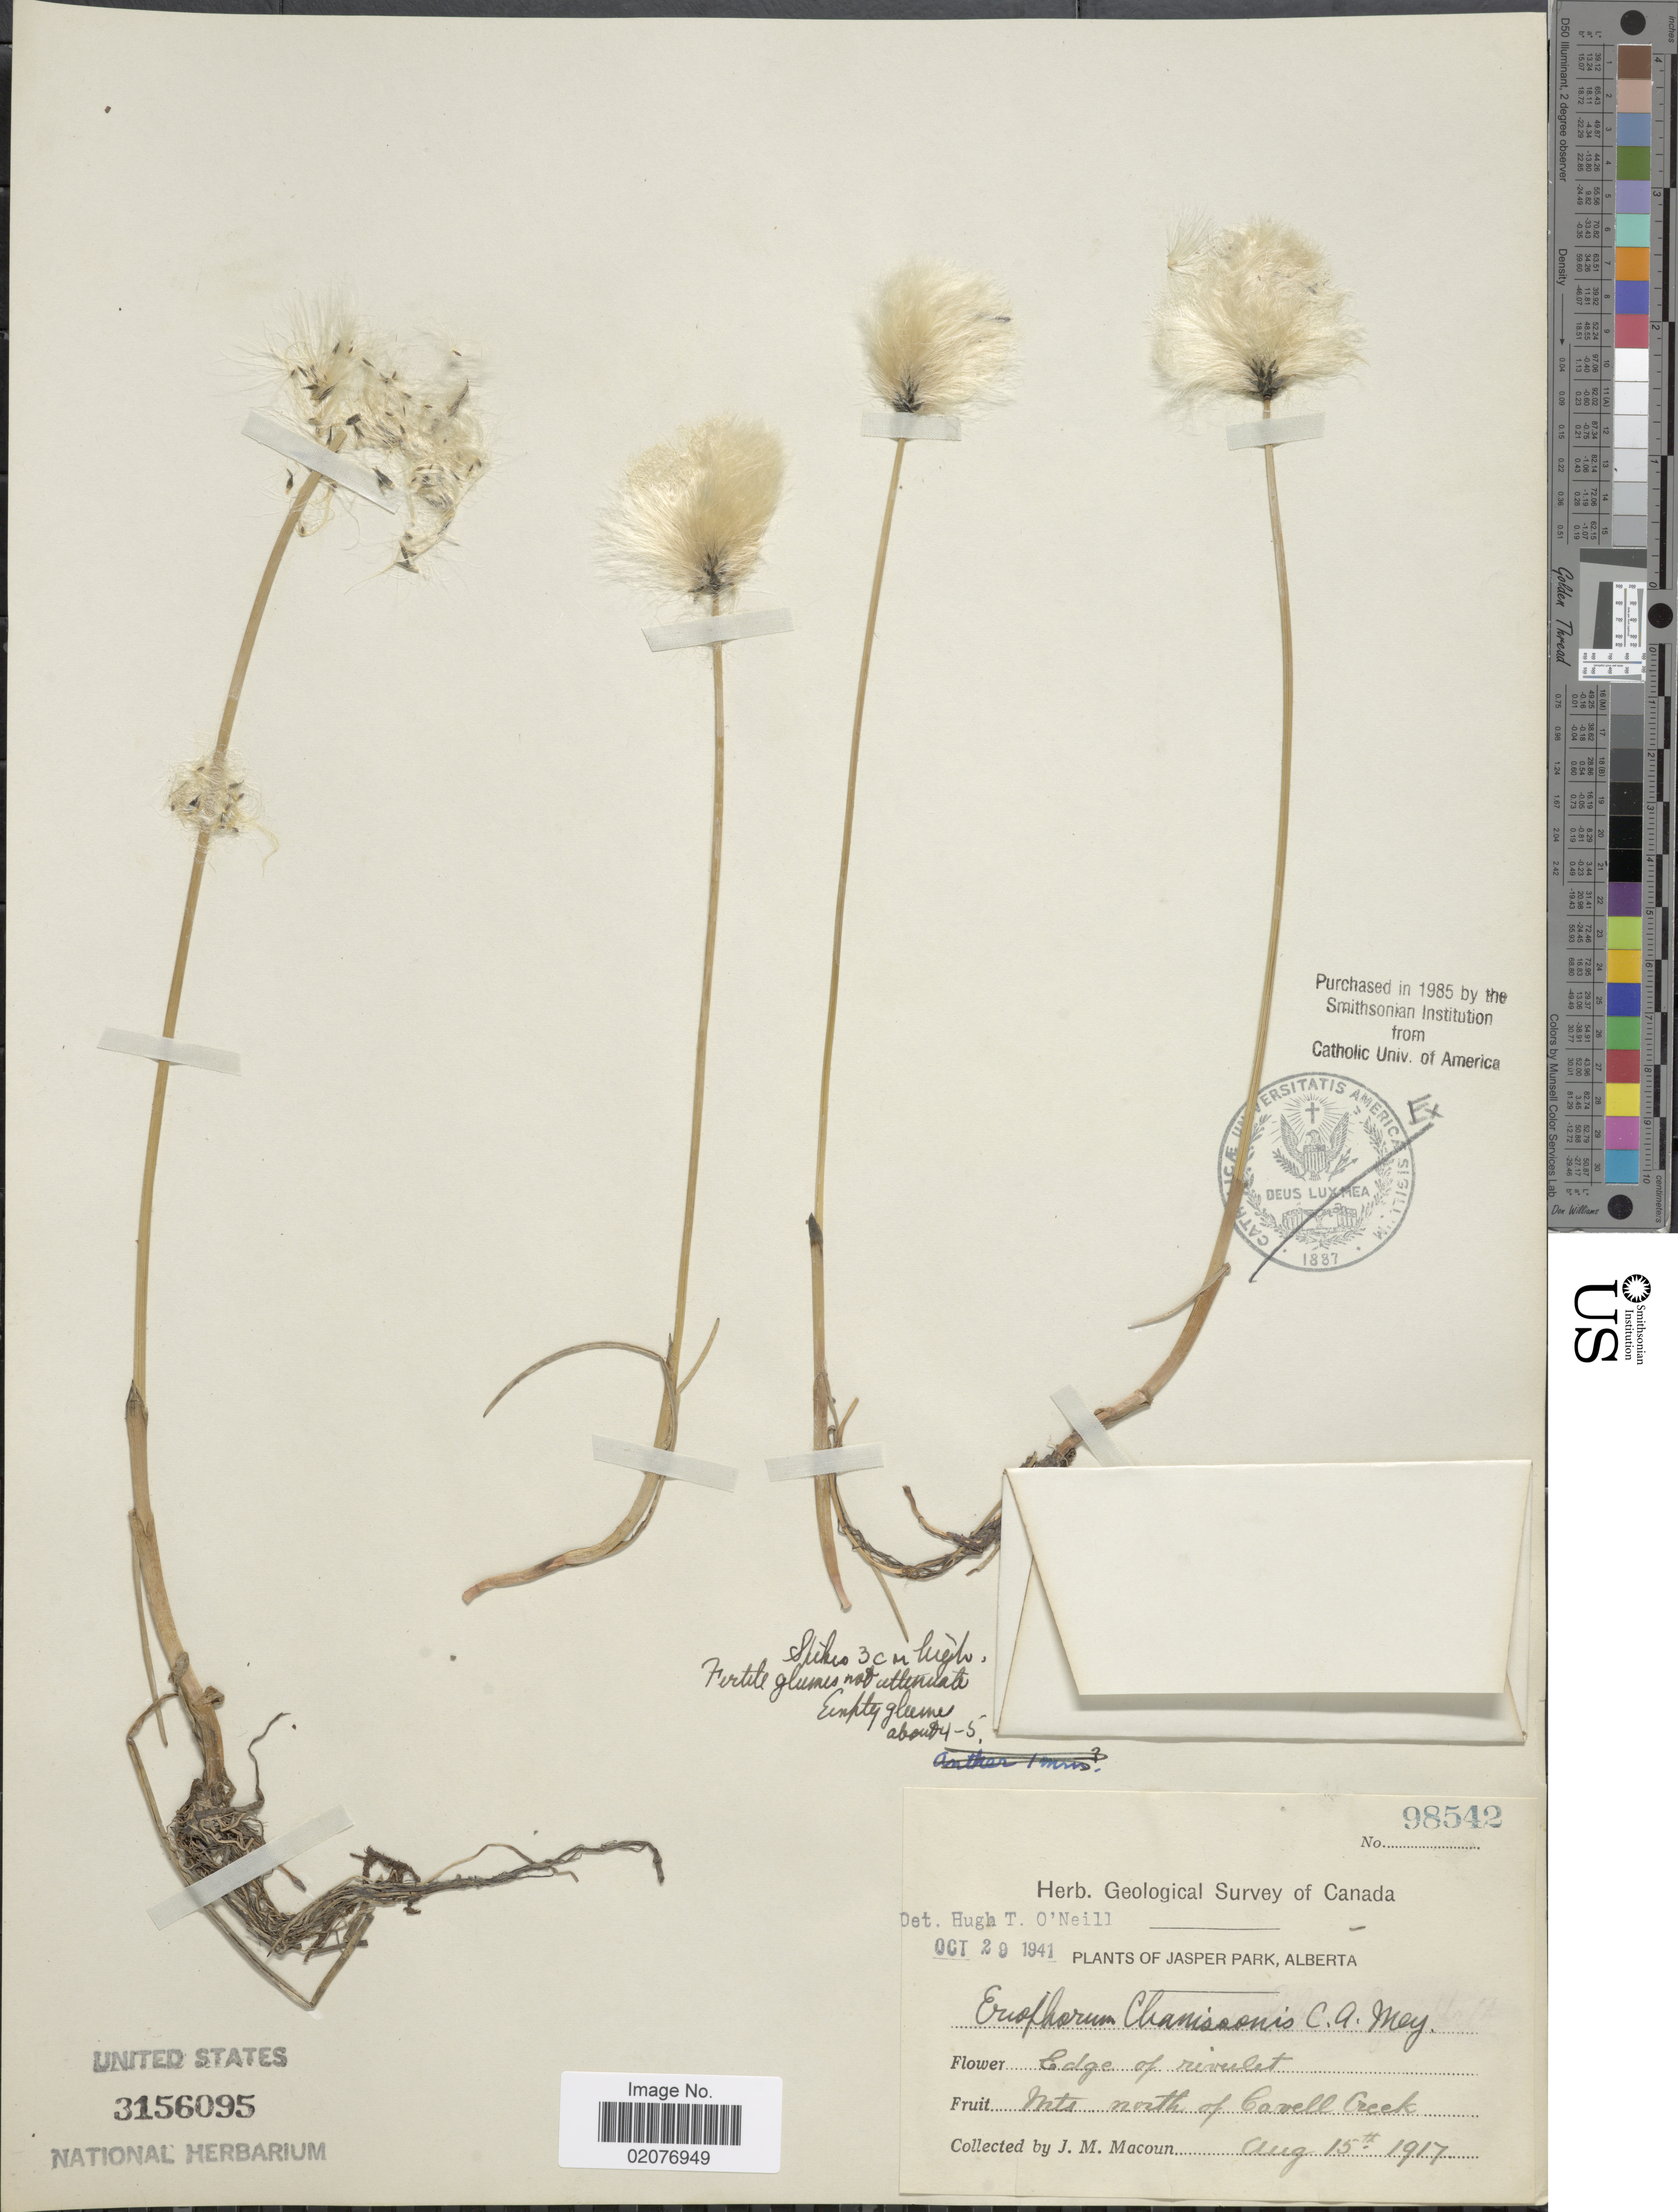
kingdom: Plantae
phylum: Tracheophyta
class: Liliopsida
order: Poales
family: Cyperaceae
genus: Eriophorum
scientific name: Eriophorum chamissonis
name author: C.A. Mey.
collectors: J. M. Macoun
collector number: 98542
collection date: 1917-08-15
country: Canada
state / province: Alberta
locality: Jasper Park, Edge of rivulet, Mts north of Covell Creek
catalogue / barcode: US 3156095